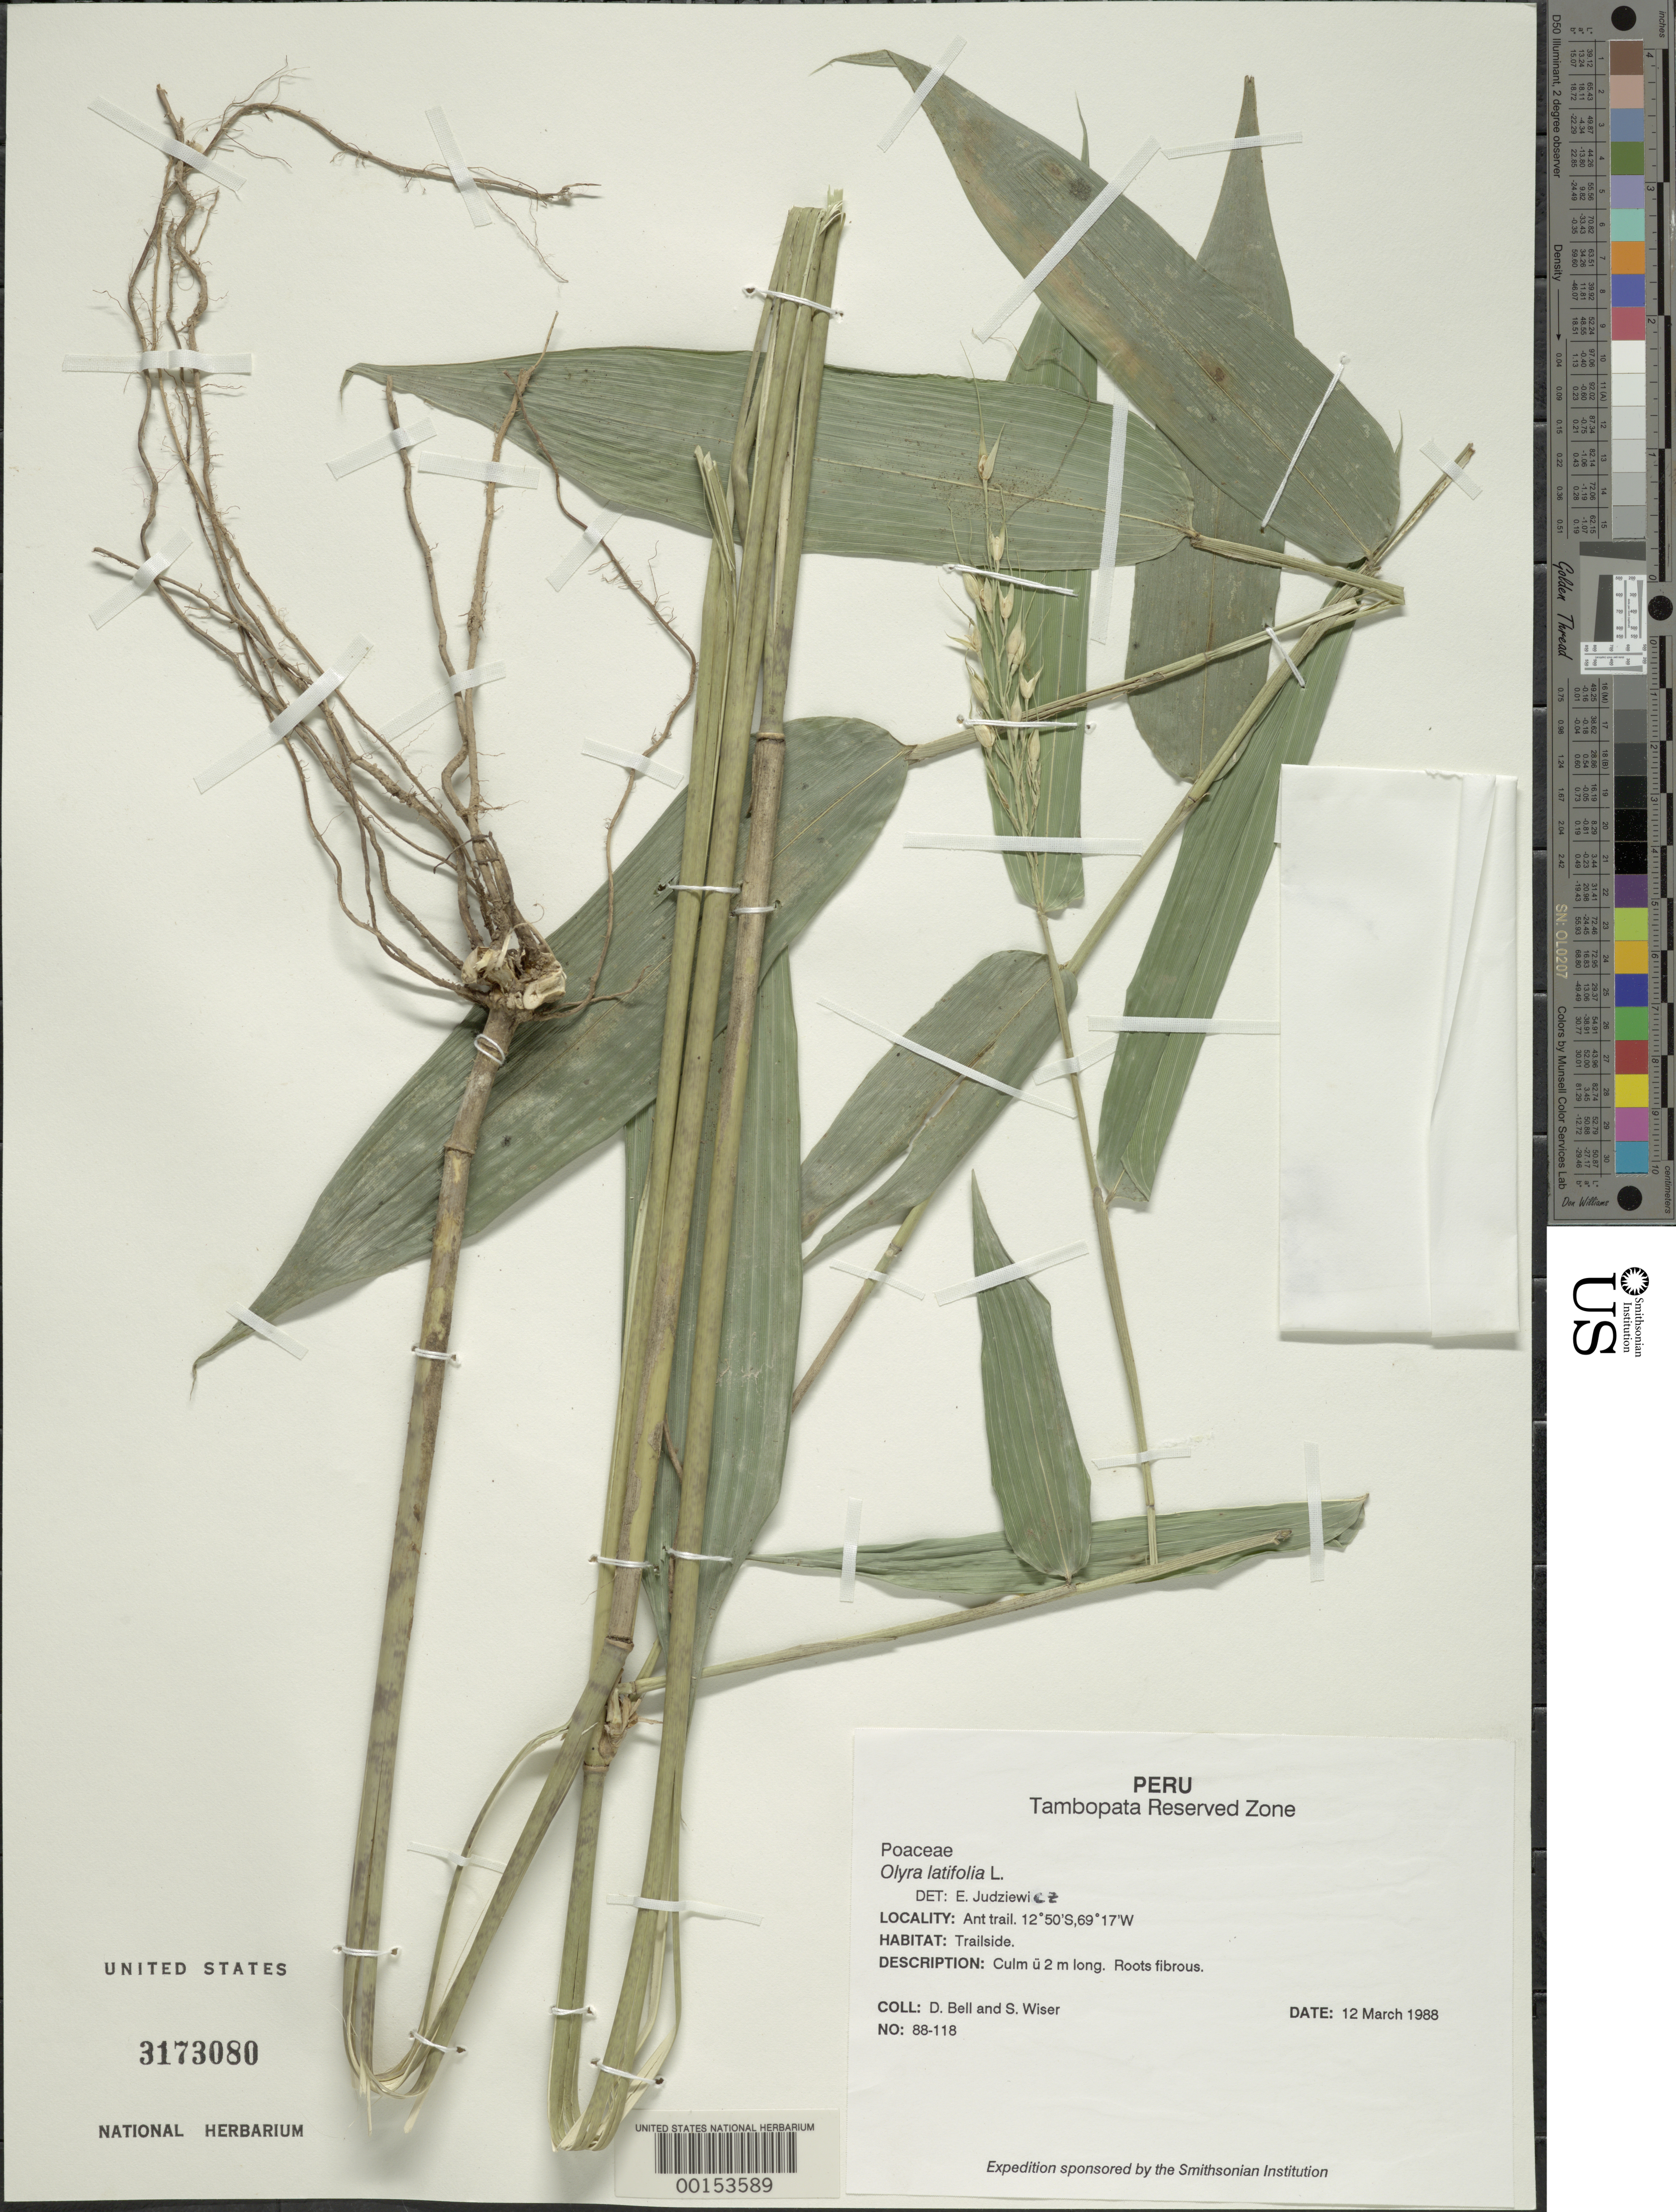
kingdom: Plantae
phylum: Tracheophyta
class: Liliopsida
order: Poales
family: Poaceae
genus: Olyra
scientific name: Olyra latifolia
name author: L.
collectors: D. A. Bell & S. Wiser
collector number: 88-118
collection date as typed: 12 Mar 1988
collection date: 1988-03-12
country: Peru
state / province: Madre de Dios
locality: Tambopata reserved zone, ant trail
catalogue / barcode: US 3173080